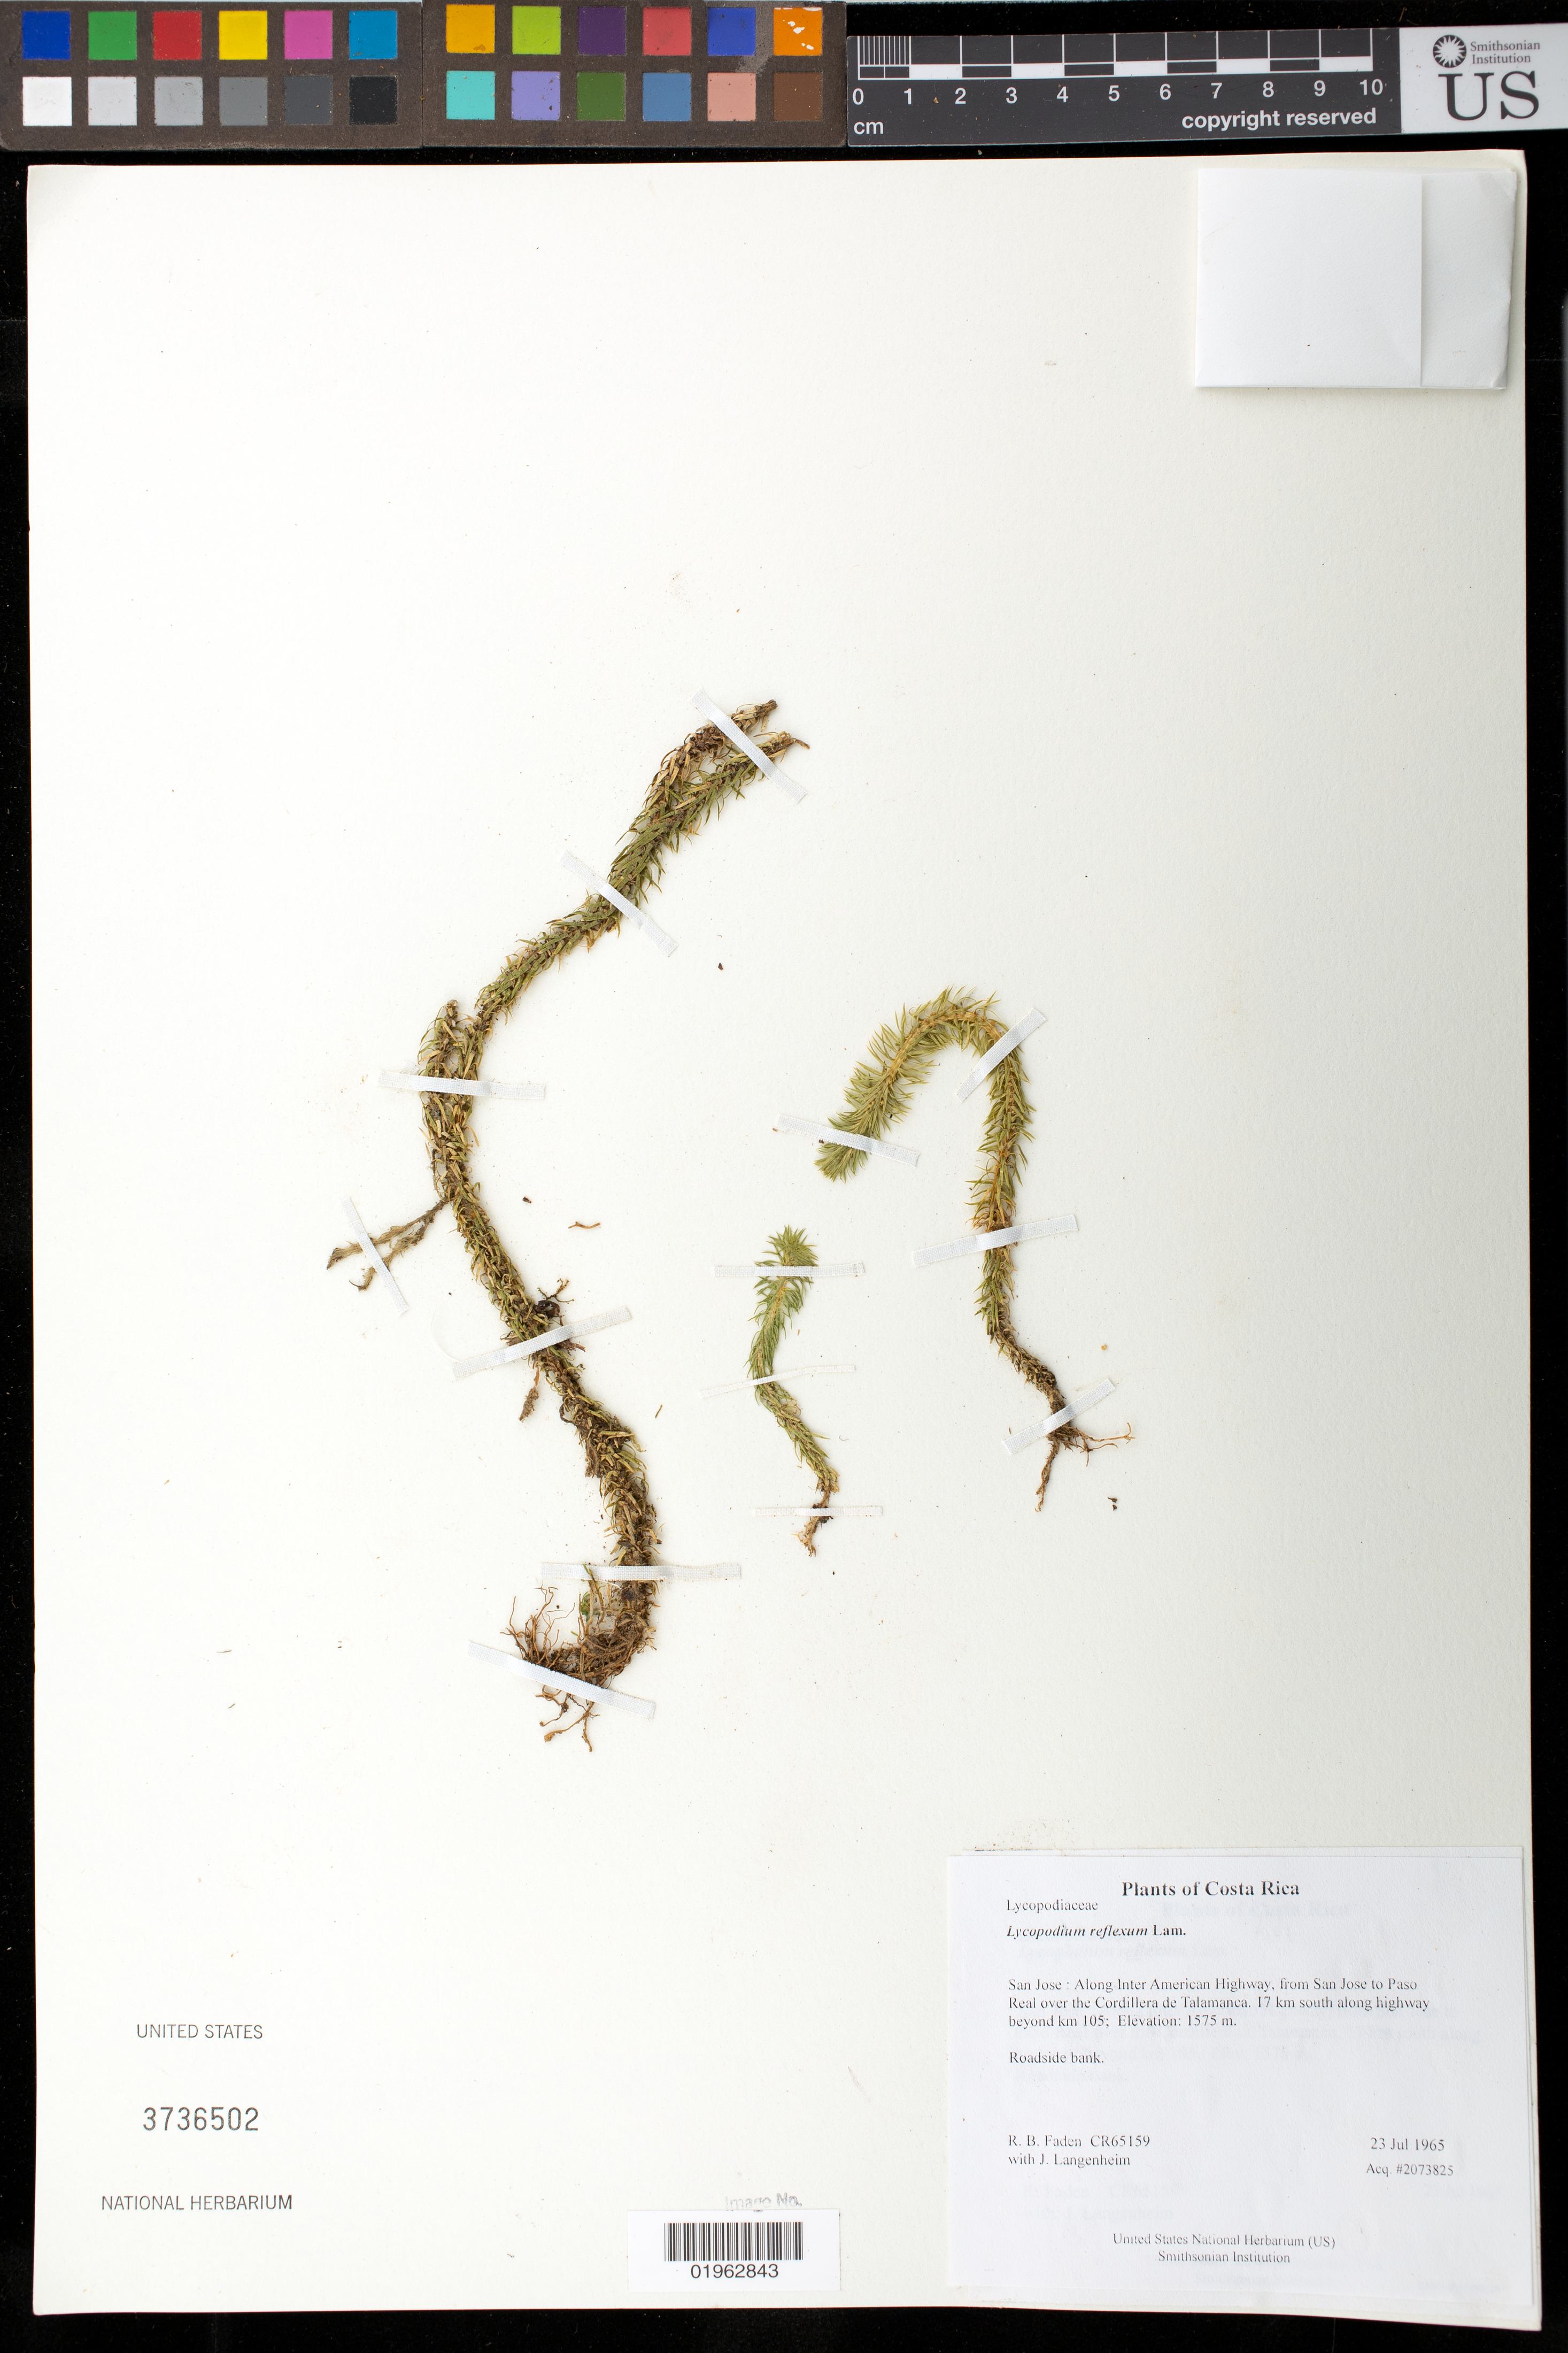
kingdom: Plantae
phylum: Tracheophyta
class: Lycopodiopsida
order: Lycopodiales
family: Lycopodiaceae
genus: Phlegmariurus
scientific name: Phlegmariurus reflexus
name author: (Lam.) B. Øllg.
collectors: R. B. Faden & J. Langenheim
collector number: CR65159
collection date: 1965-07-23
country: Costa Rica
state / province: San Jose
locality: Along Inter American Highway, from San Jose to Paso Real over the Cordillera de Talamanca. 17 km south along highway beyond km 105.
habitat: Roadside bank.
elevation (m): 1575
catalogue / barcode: US 3736502